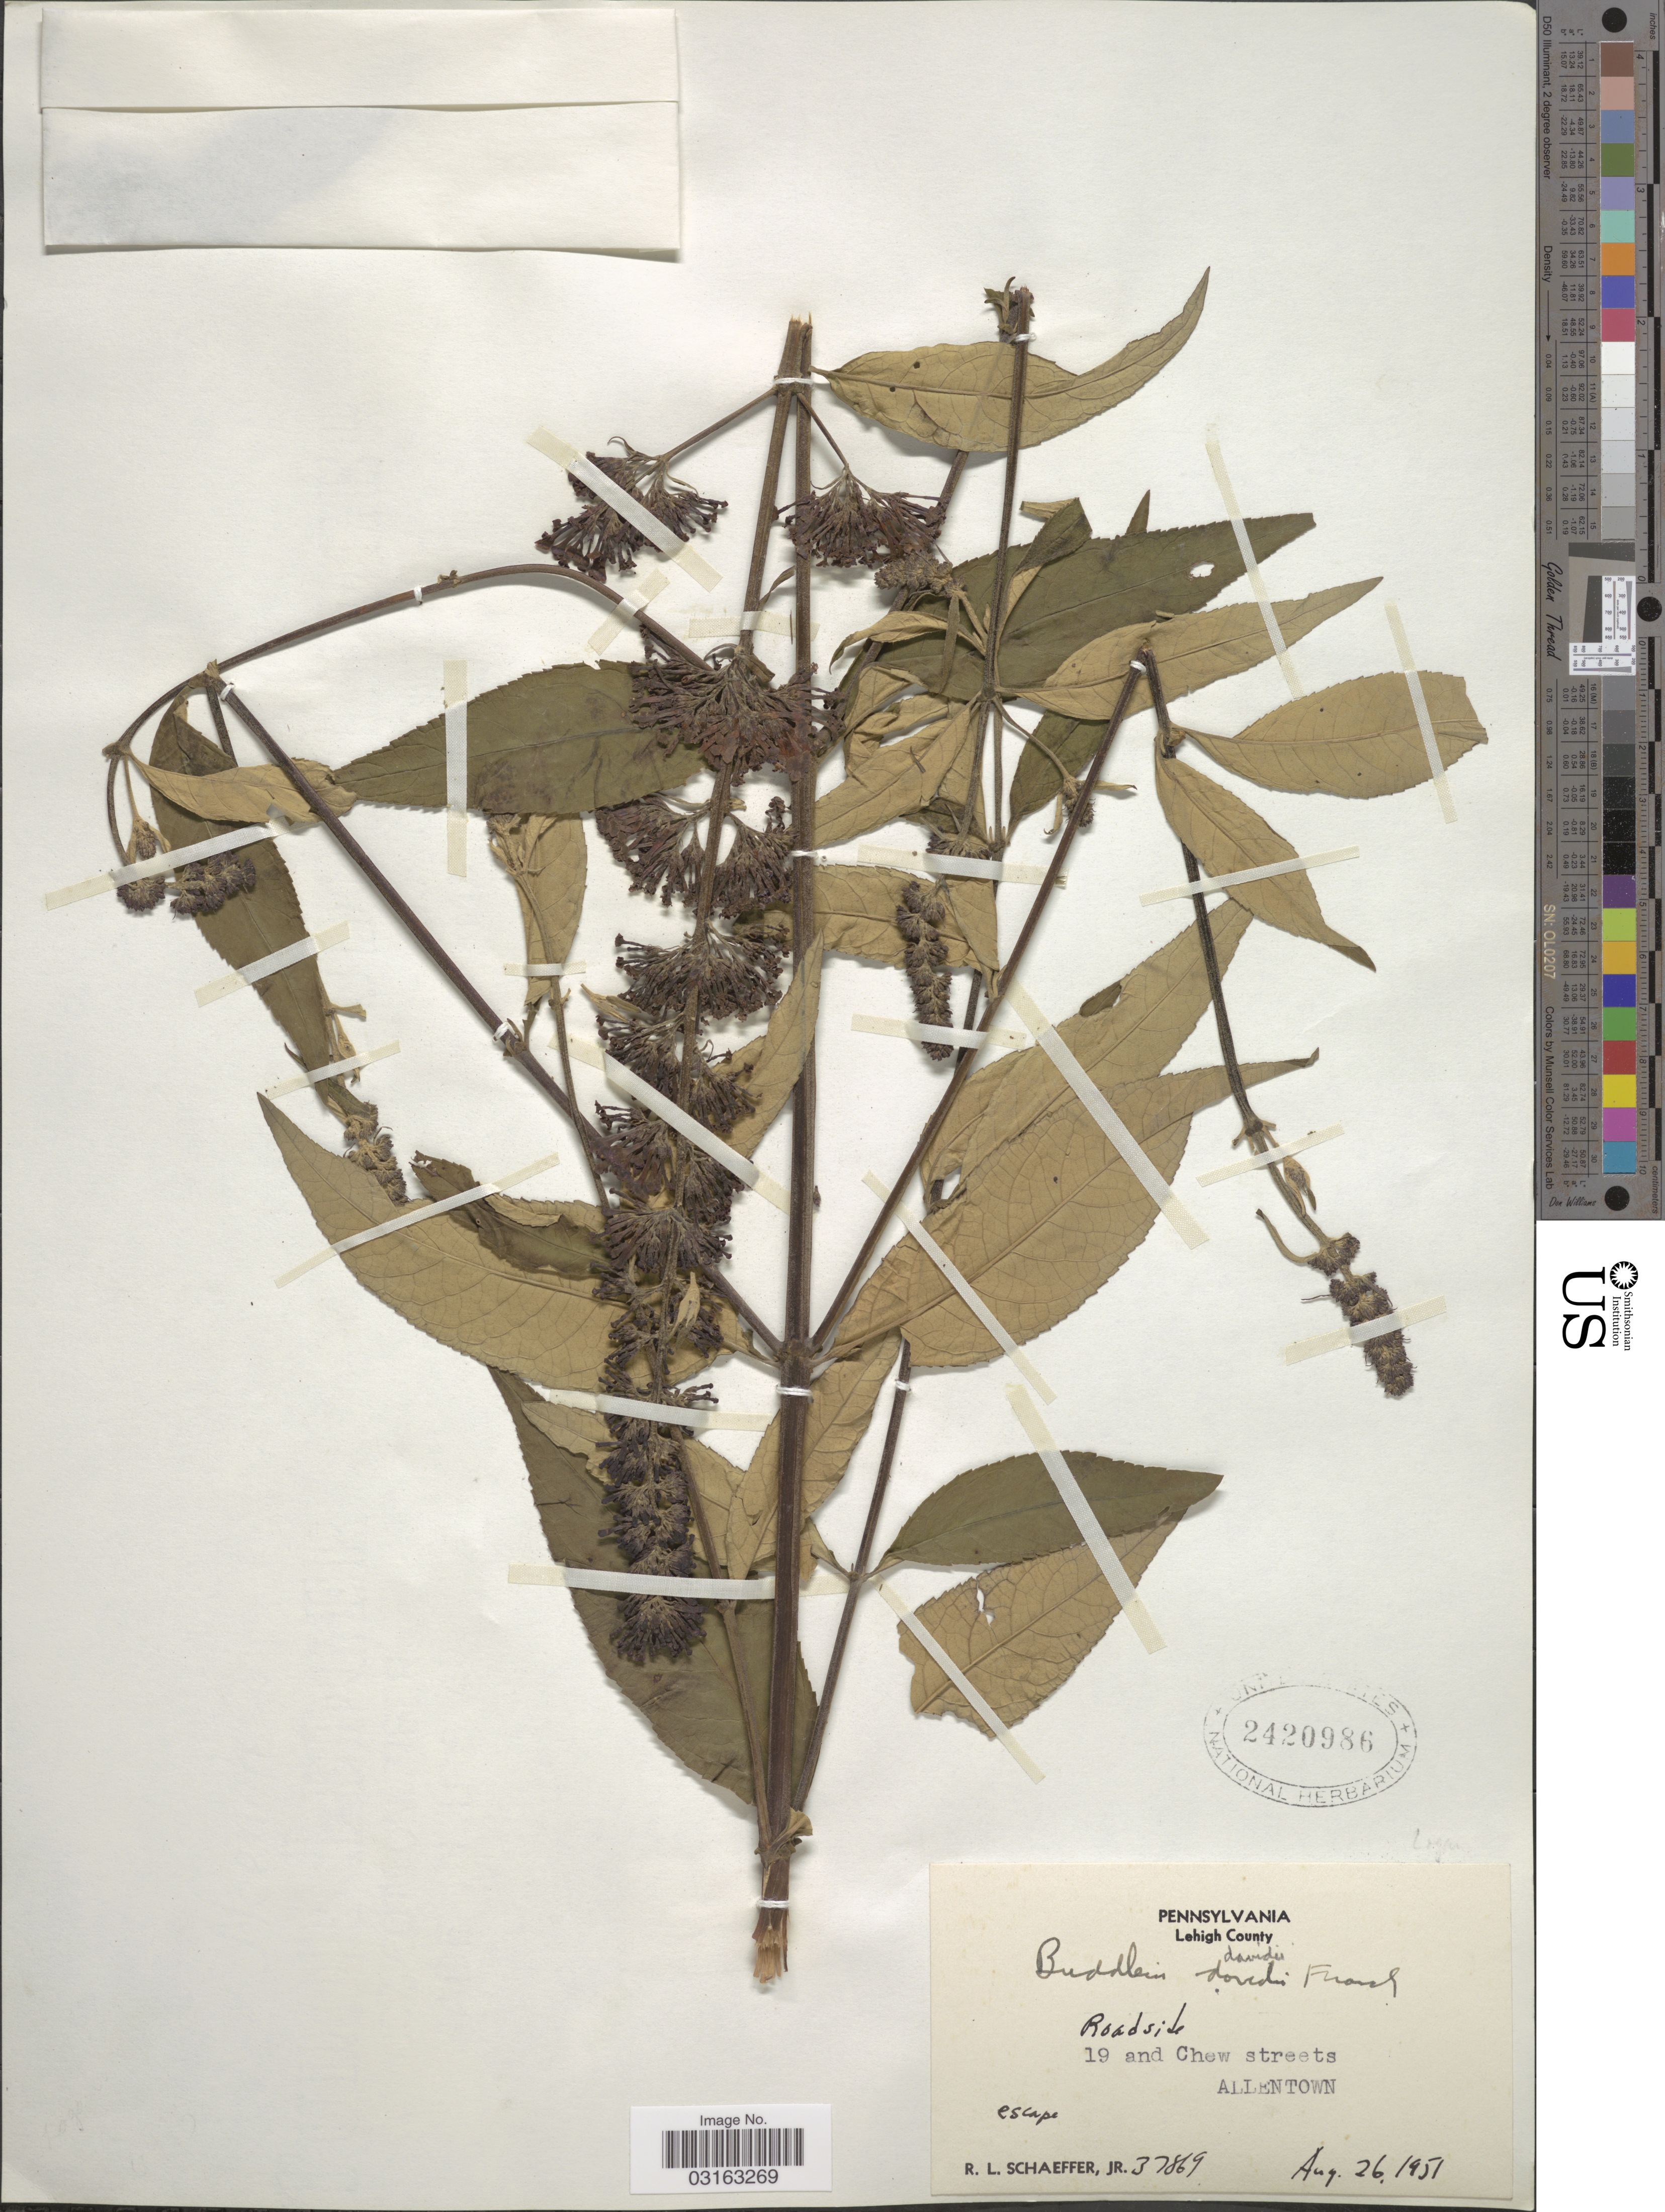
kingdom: Plantae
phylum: Tracheophyta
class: Magnoliopsida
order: Lamiales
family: Scrophulariaceae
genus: Buddleja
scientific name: Buddleja davidii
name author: Franch.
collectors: R. L. Schaeffer Jr.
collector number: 37869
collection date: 1951-08-26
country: United States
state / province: Pennsylvania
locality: Lehigh County. 19 and Chew streets Allentown.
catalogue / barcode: US 2420986